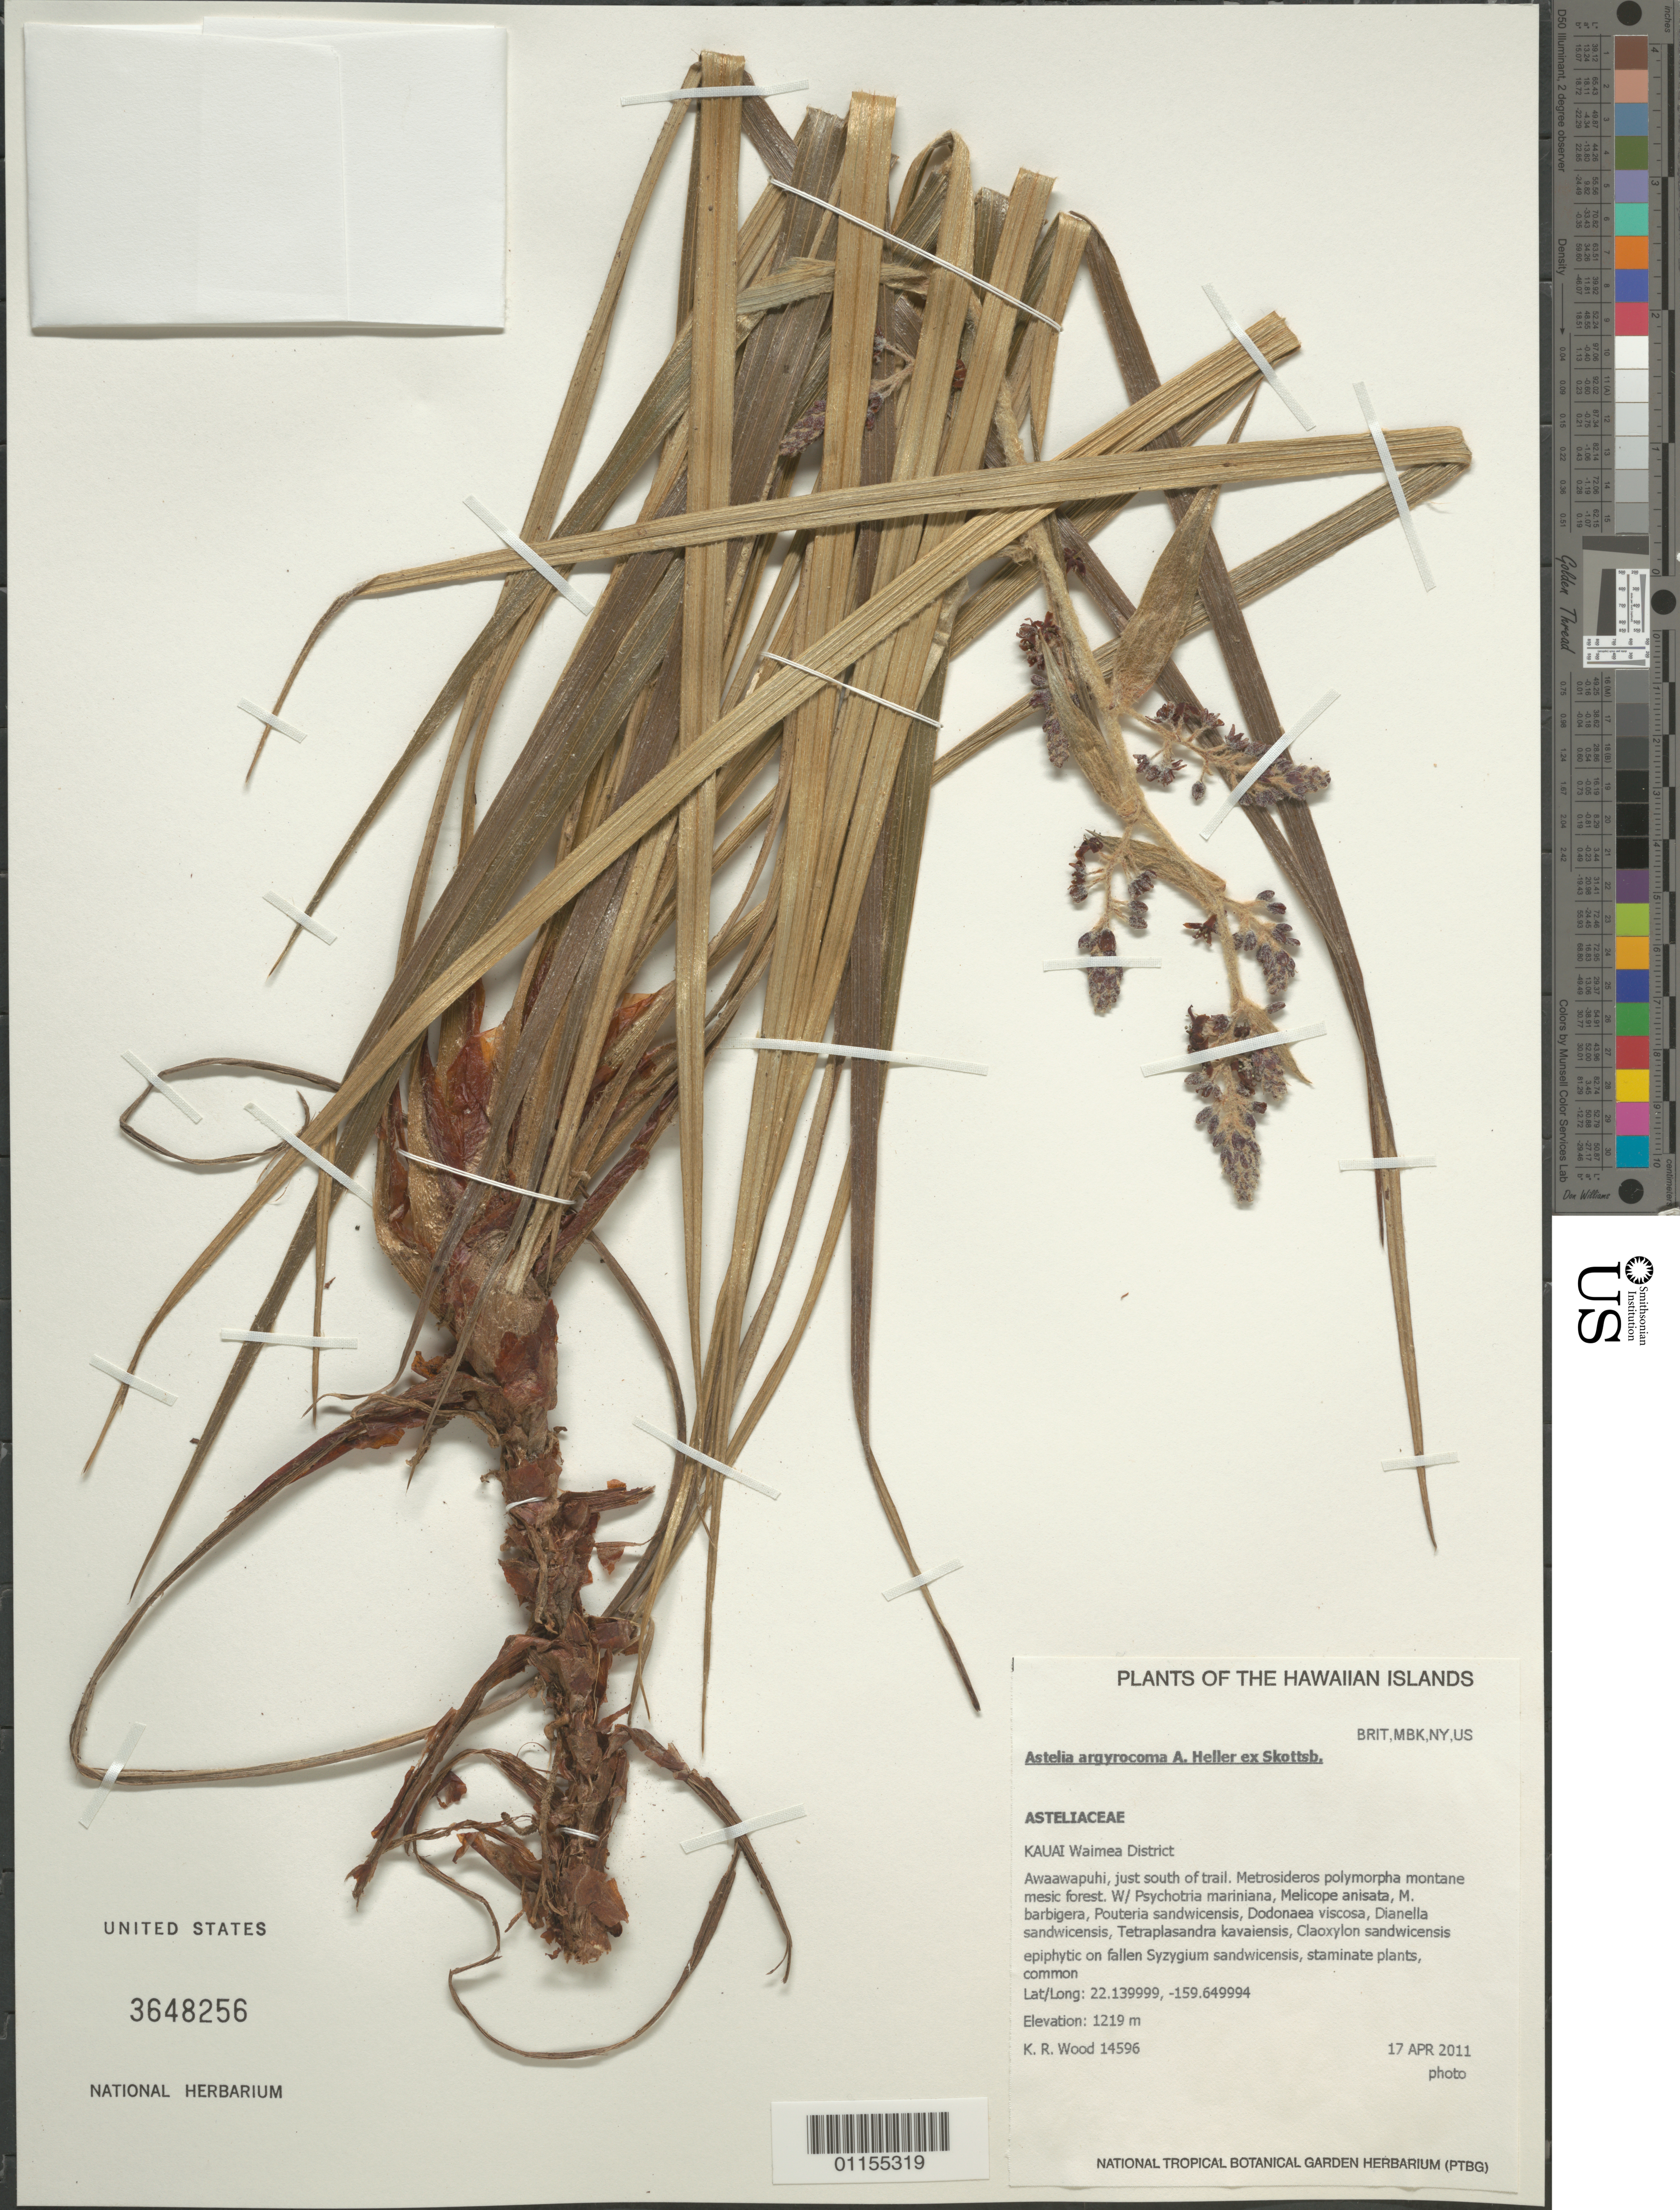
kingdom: Plantae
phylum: Tracheophyta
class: Liliopsida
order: Asparagales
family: Asteliaceae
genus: Astelia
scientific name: Astelia argyrocoma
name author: A. Heller ex Skottsb.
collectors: K. R. Wood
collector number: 14596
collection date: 2011-04-17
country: United States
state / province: Hawaii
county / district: Kauai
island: Kaua'i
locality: Awaawapuhi, just south of trail.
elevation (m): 1219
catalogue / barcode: US 3648256